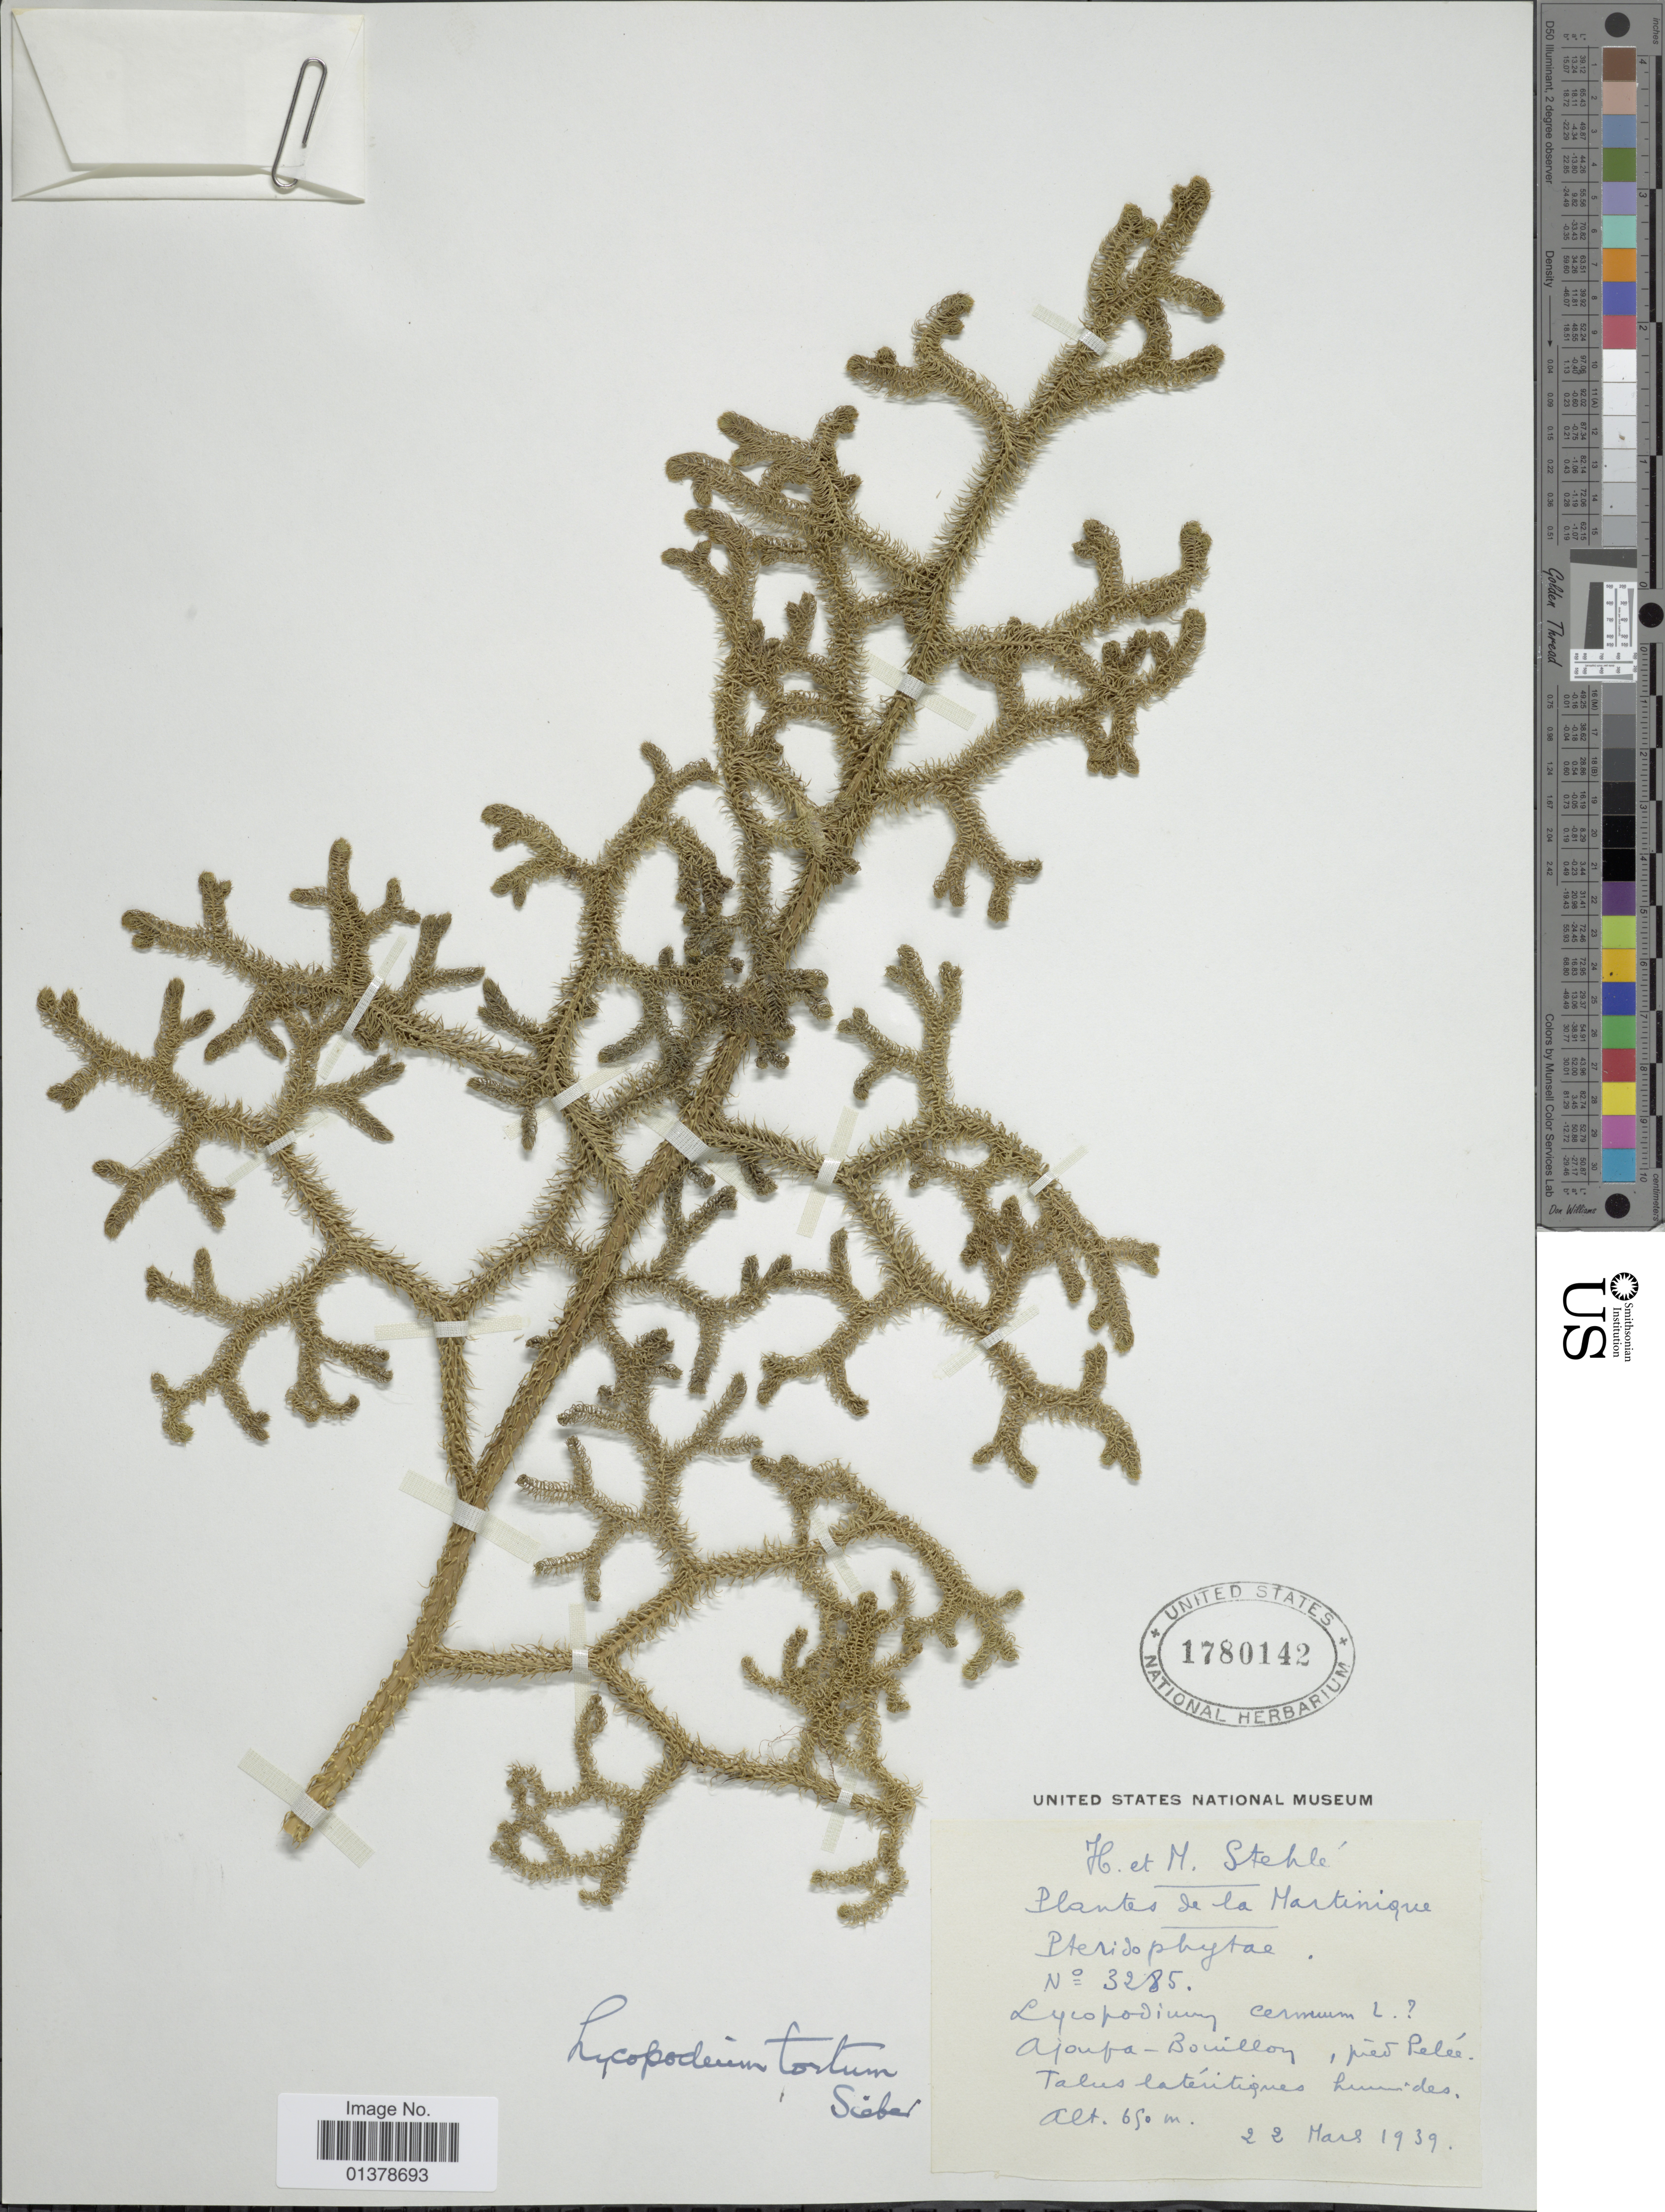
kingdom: Plantae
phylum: Tracheophyta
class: Lycopodiopsida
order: Lycopodiales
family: Lycopodiaceae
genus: Palhinhaea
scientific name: Palhinhaea torta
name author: (Sieber ex Underw. & F.E. Lloyd) Christenh.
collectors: H. Stehlé & M. Stehlé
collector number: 3285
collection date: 1939-03-22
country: Martinique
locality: Ajoupa-Bouillon pied pelée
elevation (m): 650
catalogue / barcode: US 1780142